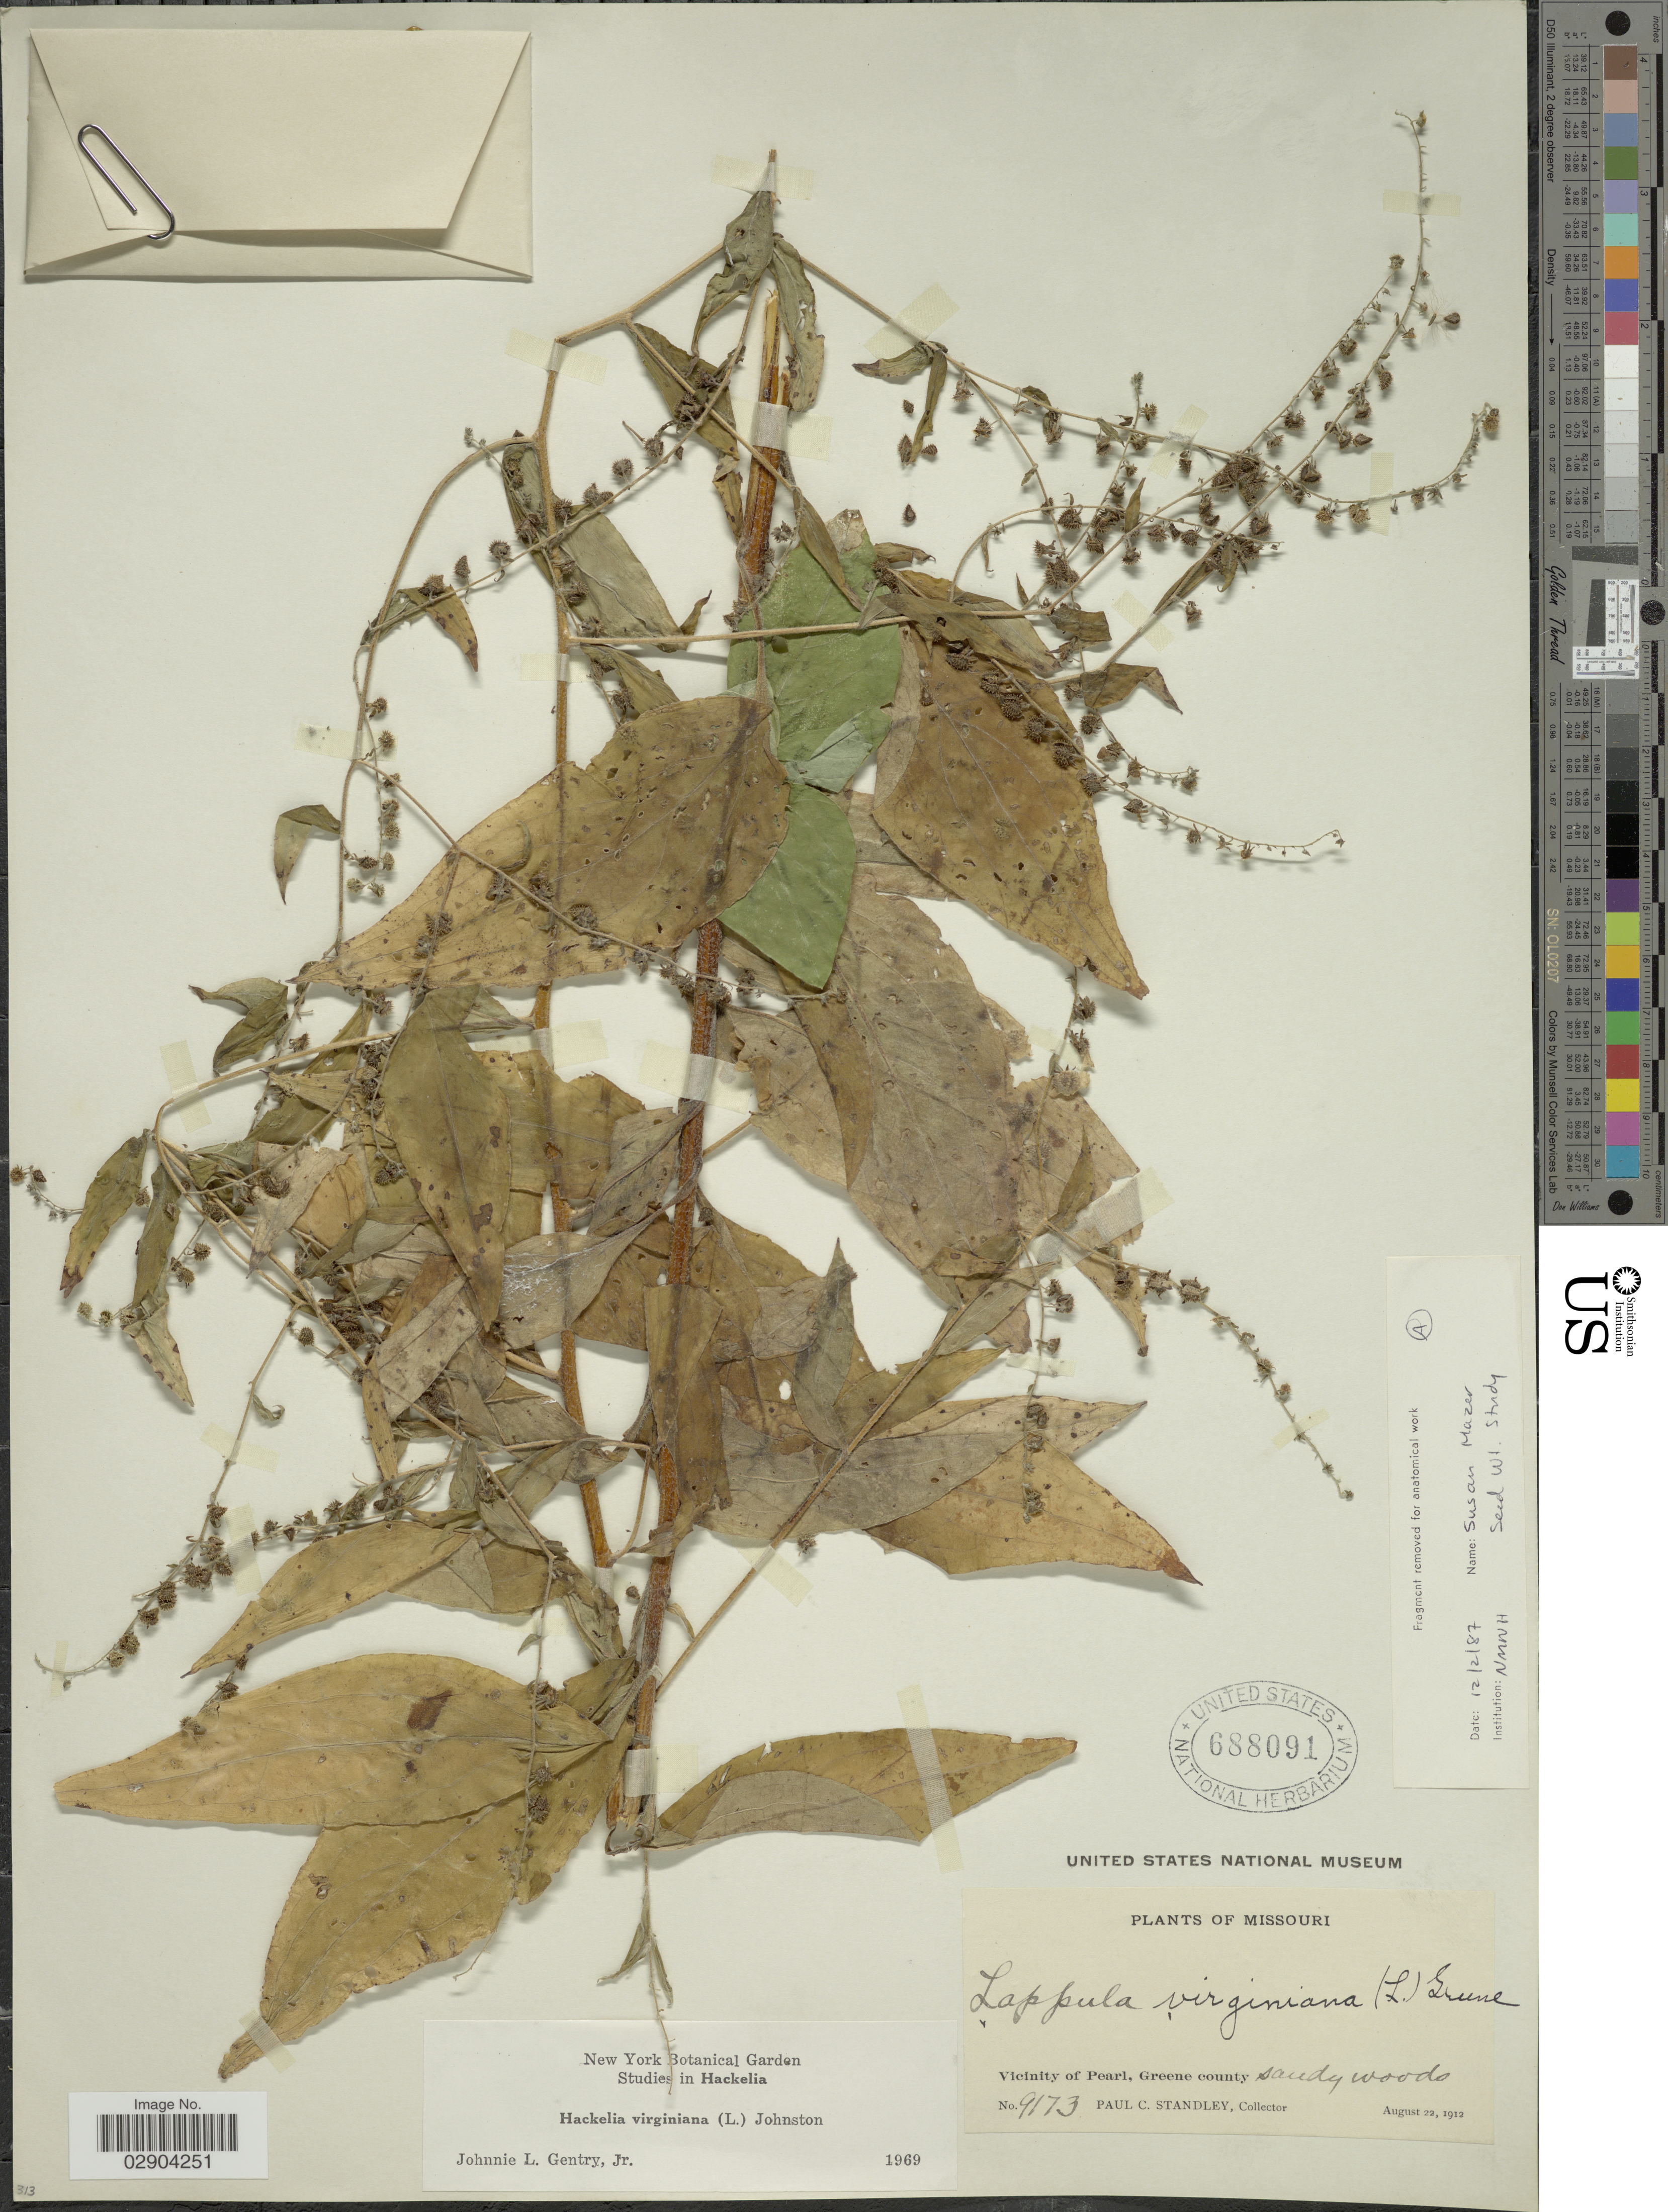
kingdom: Plantae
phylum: Tracheophyta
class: Magnoliopsida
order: Boraginales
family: Boraginaceae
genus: Hackelia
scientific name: Hackelia virginiana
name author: (L.) I.M. Johnst.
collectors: P. C. Standley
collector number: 9173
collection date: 1912-08-22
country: United States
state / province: Missouri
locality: Vicinity of Pearl, Greene county.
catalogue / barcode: US 688091